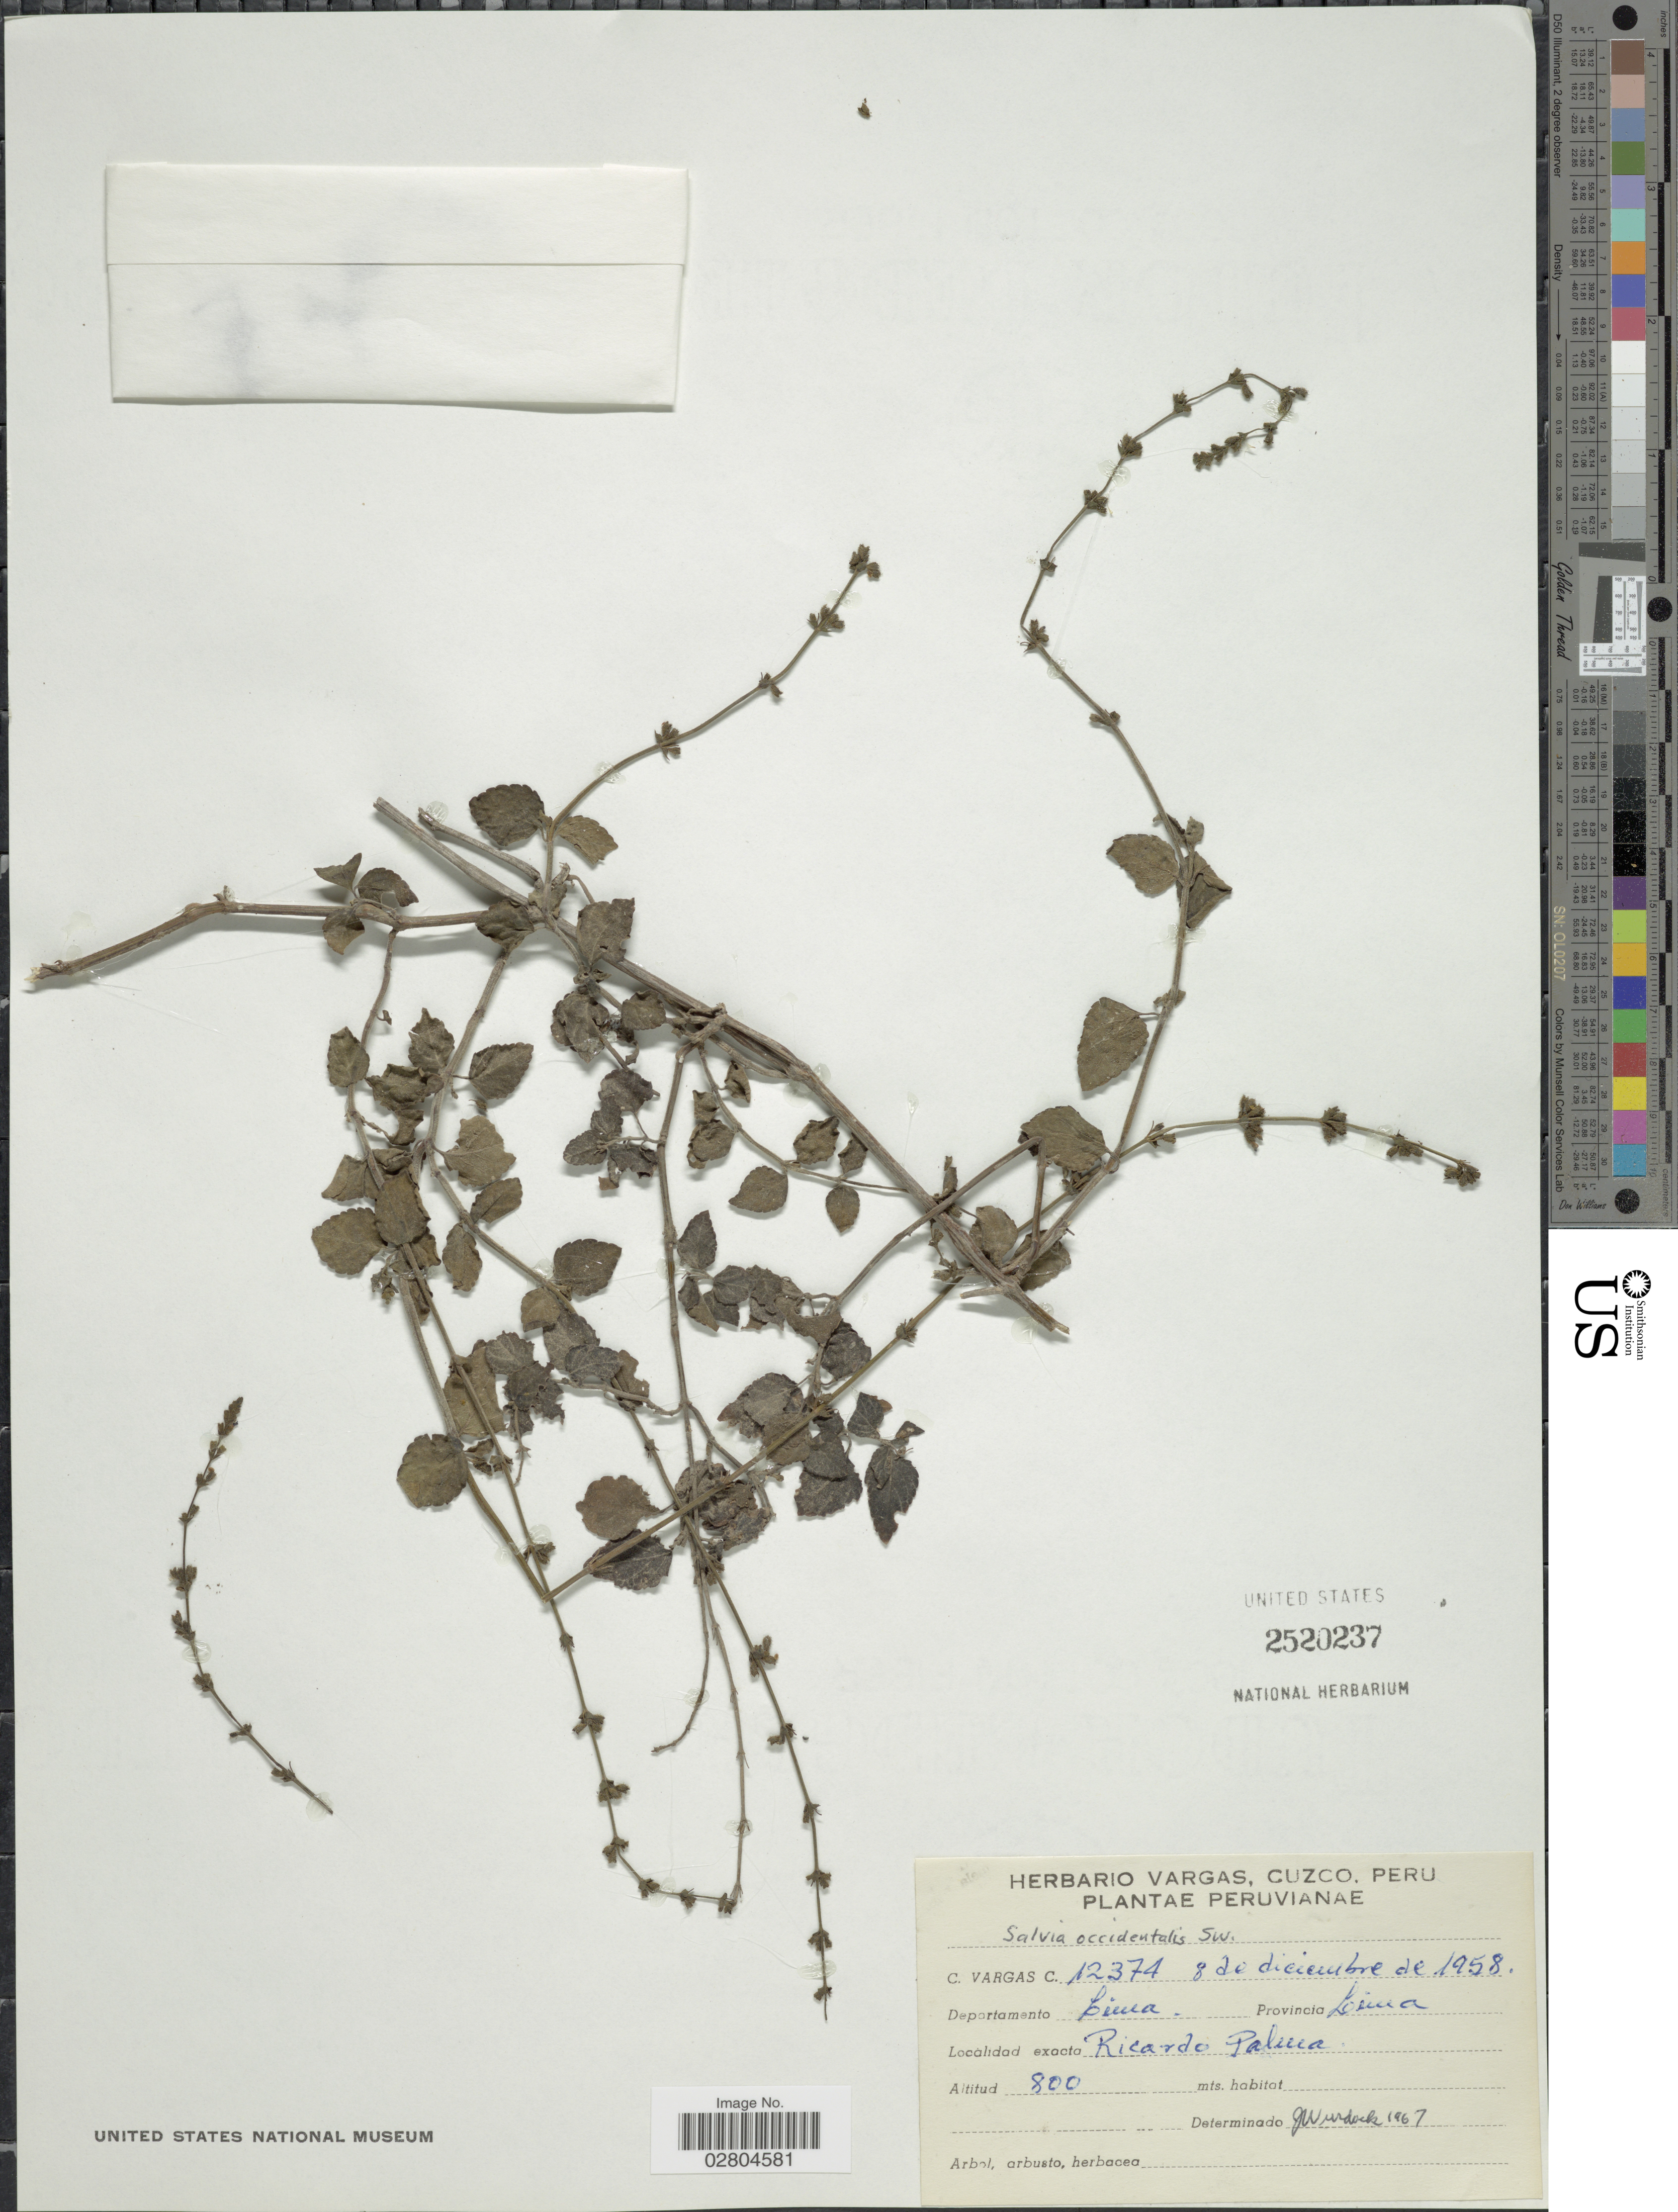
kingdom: Plantae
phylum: Tracheophyta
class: Magnoliopsida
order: Lamiales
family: Lamiaceae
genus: Salvia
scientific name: Salvia occidentalis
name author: Sw.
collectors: C. Vargas Calderón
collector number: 12374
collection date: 1958-12-08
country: Peru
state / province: Lima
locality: Peruvianae. Departamento Lima. Ricardo Palma.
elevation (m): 800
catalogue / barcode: US 2520237